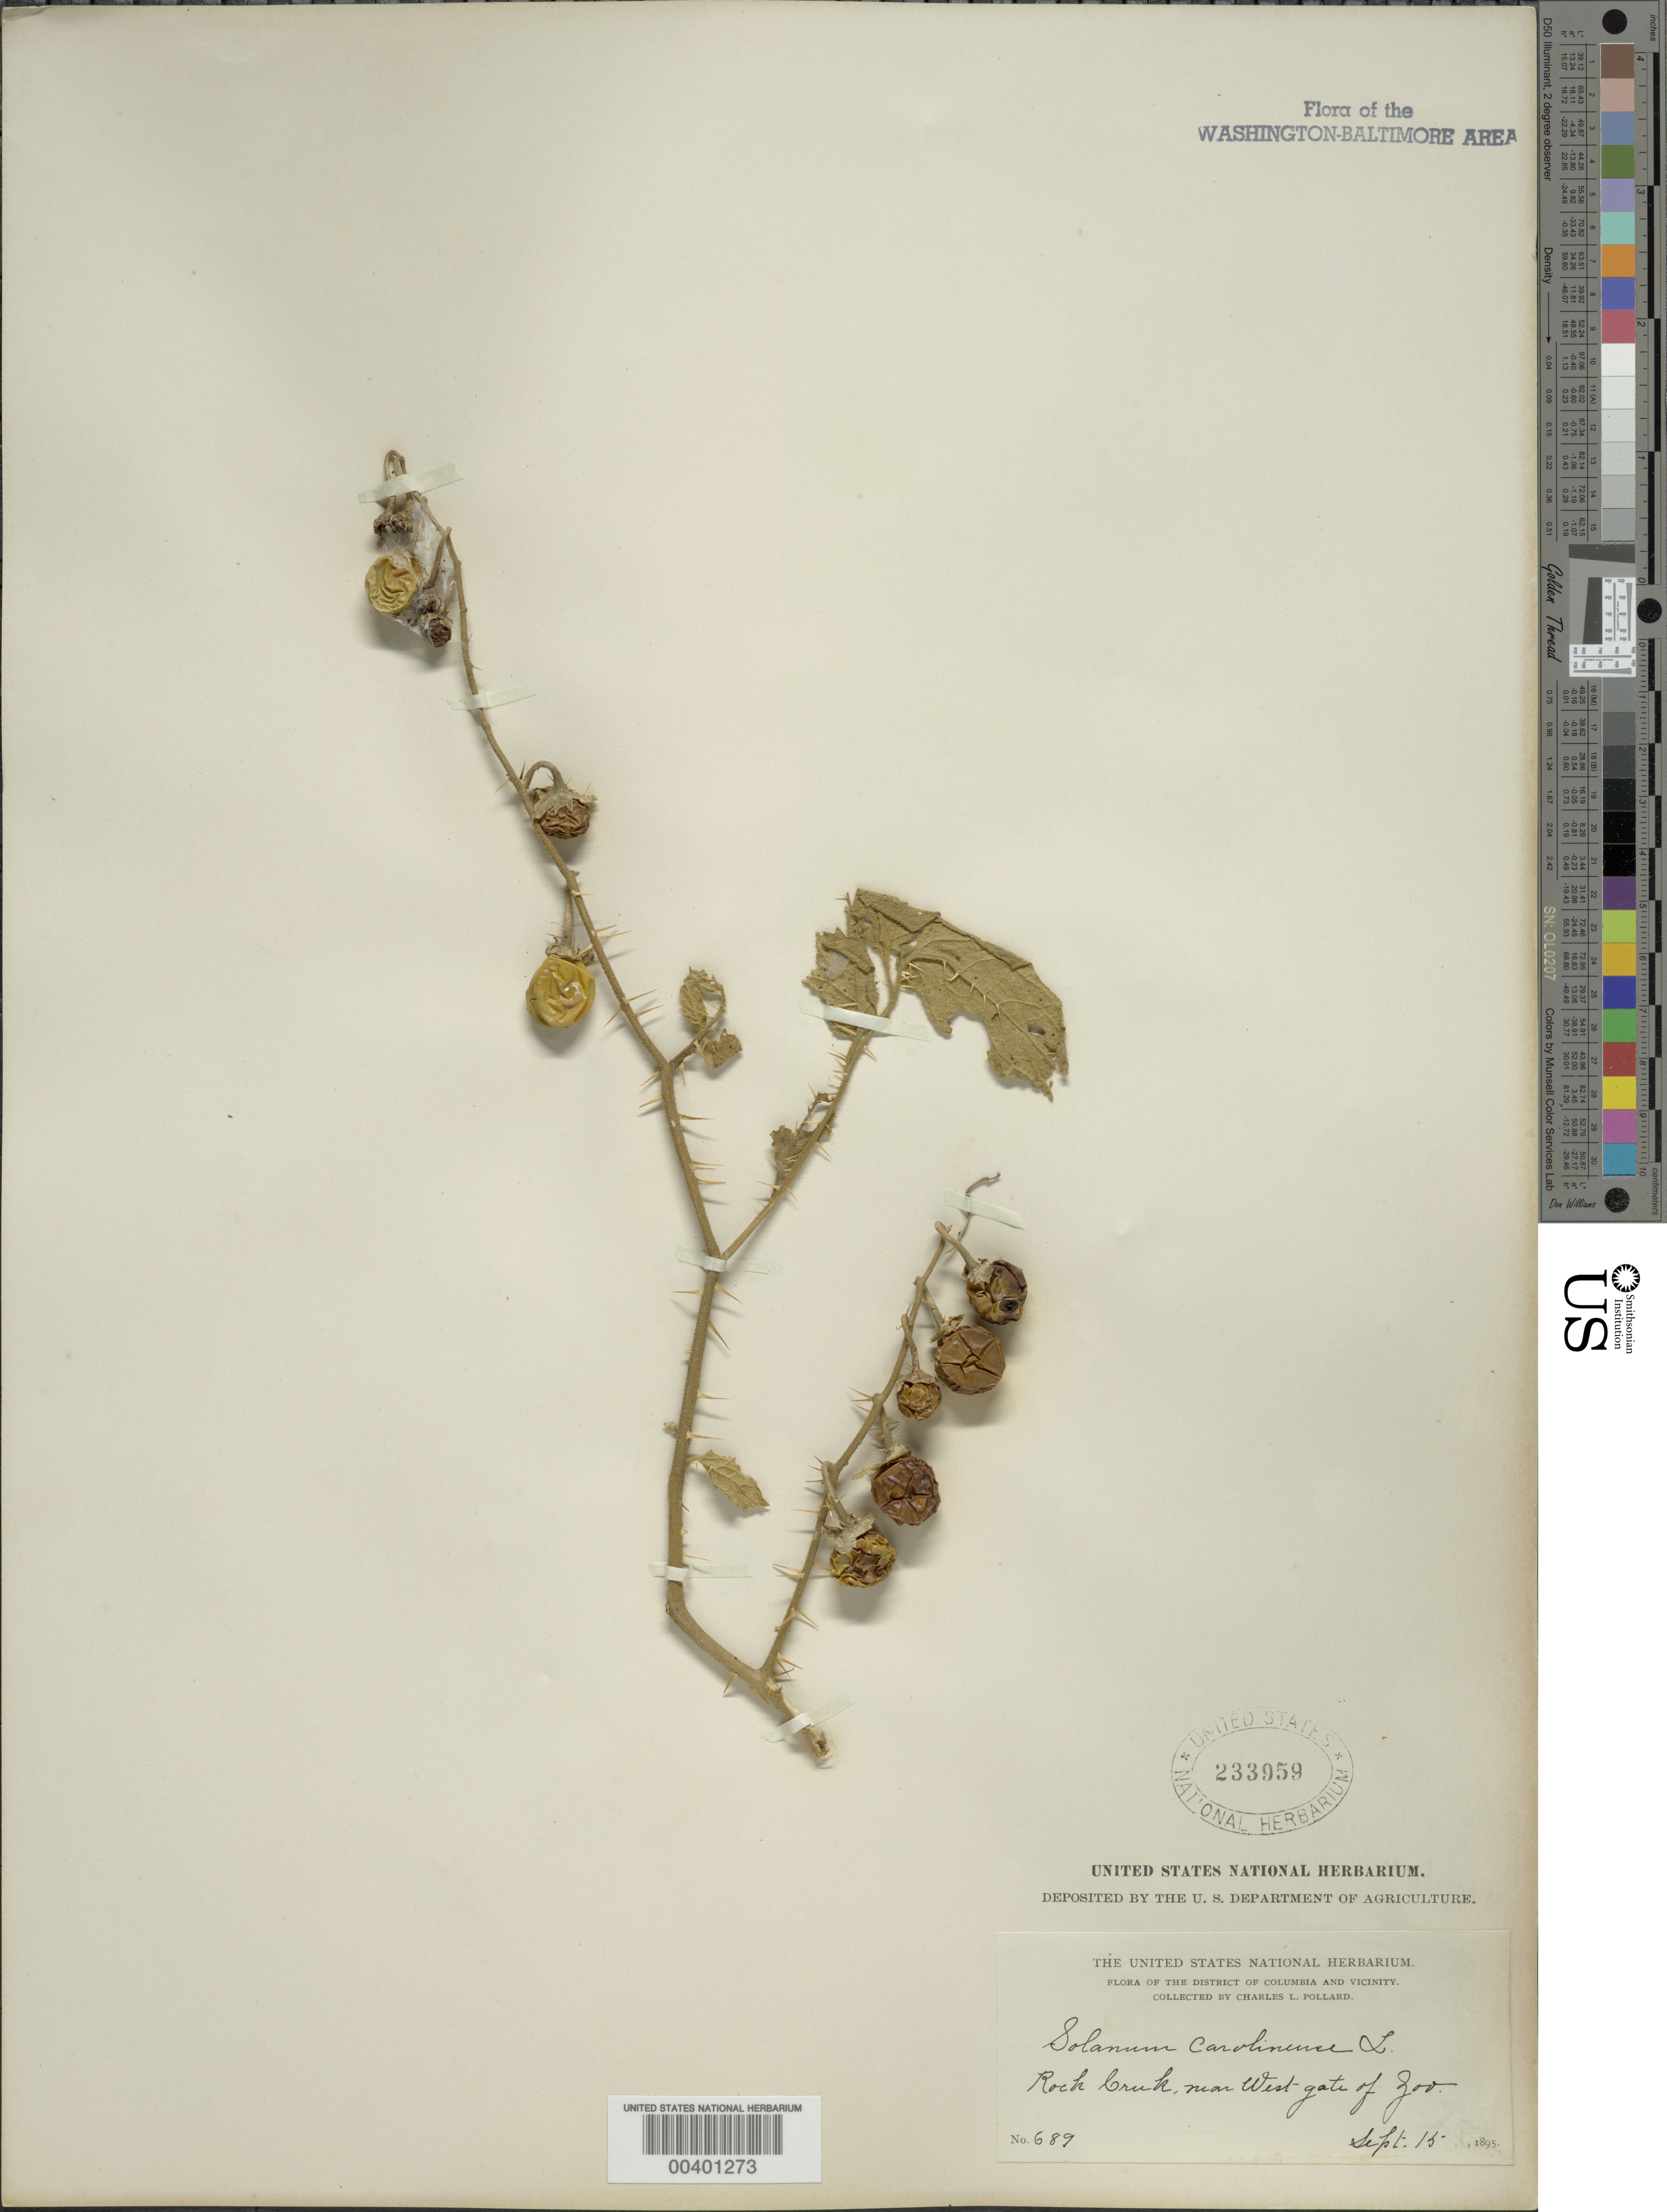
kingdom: Plantae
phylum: Tracheophyta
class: Magnoliopsida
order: Solanales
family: Solanaceae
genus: Solanum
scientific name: Solanum carolinense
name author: L.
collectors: C. L. Pollard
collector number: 689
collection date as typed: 15 Sep 1895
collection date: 1895-09-15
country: United States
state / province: District of Columbia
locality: Rock Creek, near west gate of Zoo Rock Creek Park and vicinity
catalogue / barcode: US 233959